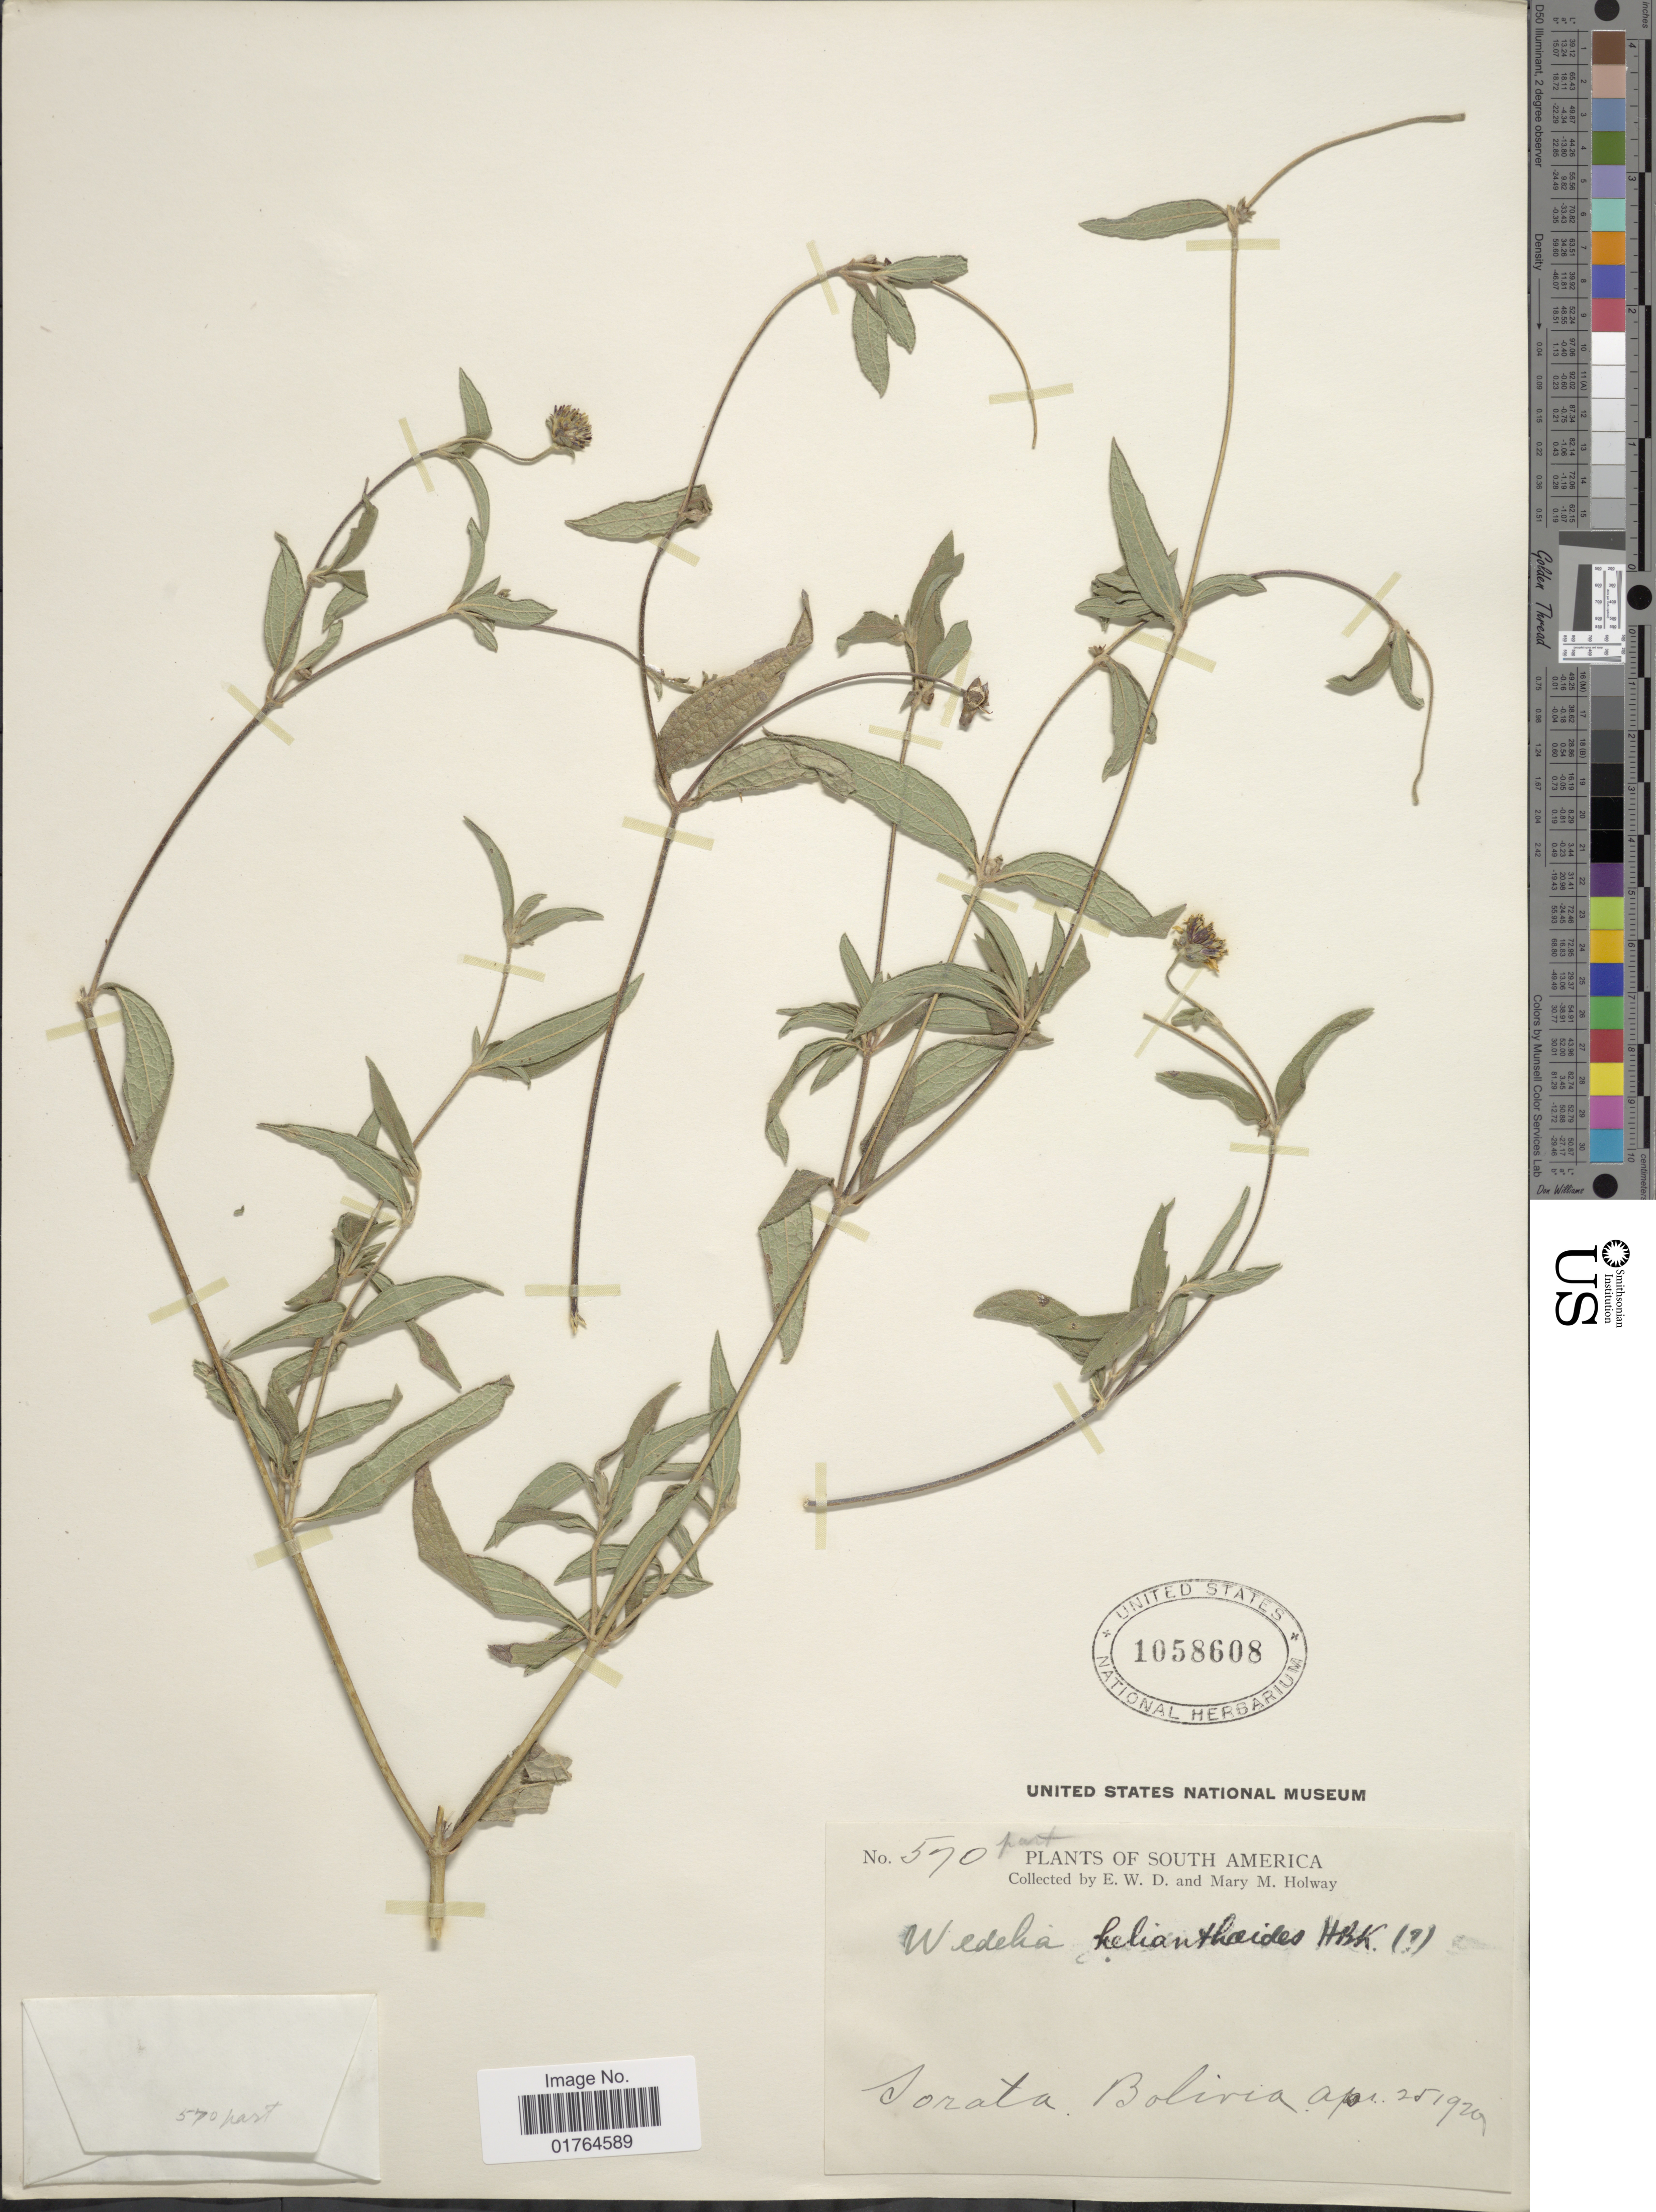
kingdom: Plantae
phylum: Tracheophyta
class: Magnoliopsida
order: Asterales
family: Asteraceae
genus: Wedelia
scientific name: Wedelia helianthoides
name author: Kunth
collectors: E. W. D. Holway & M. M. Holway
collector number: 570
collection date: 1920-04-25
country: Bolivia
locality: Sorata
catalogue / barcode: US 1058608